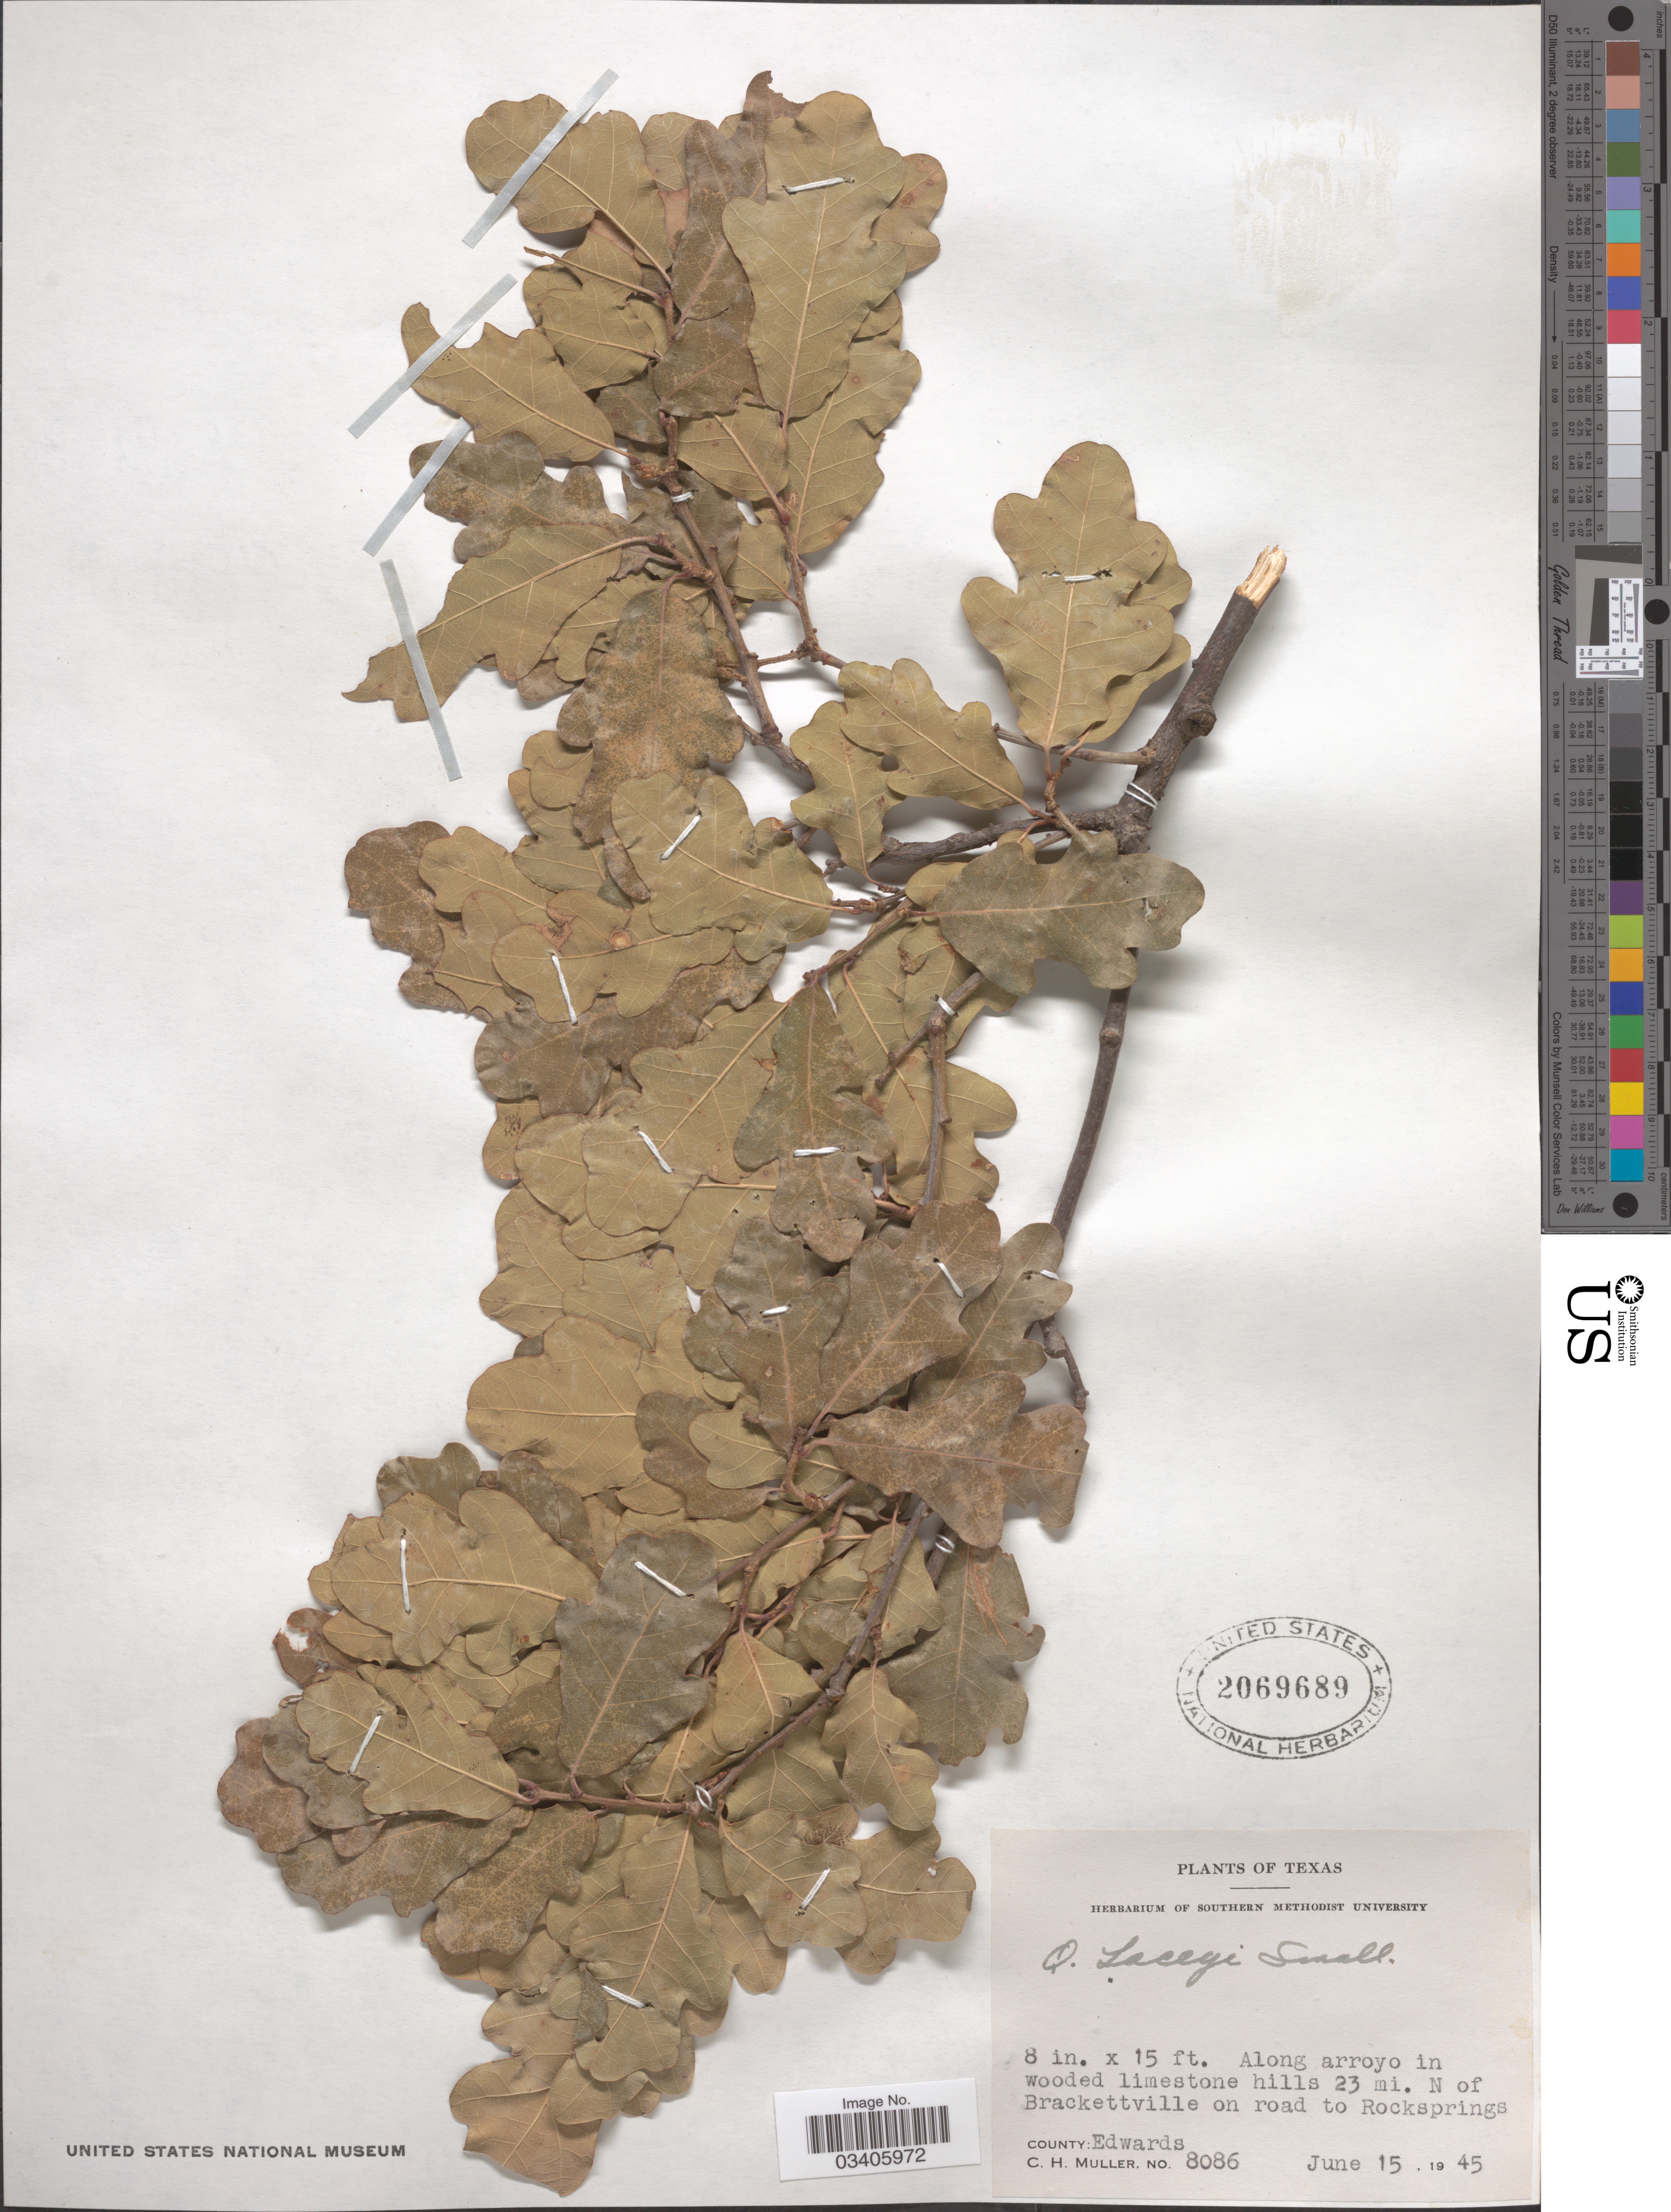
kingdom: Plantae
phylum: Tracheophyta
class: Magnoliopsida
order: Fagales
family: Fagaceae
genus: Quercus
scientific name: Quercus laceyi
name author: Small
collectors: C. H. Mueller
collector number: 8086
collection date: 1945-06-15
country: United States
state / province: Texas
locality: Along arroyo in wooded limestone hills 23 mi. N of Brackettville on road to Rocksprings. County: Edwards.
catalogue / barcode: US 2069689